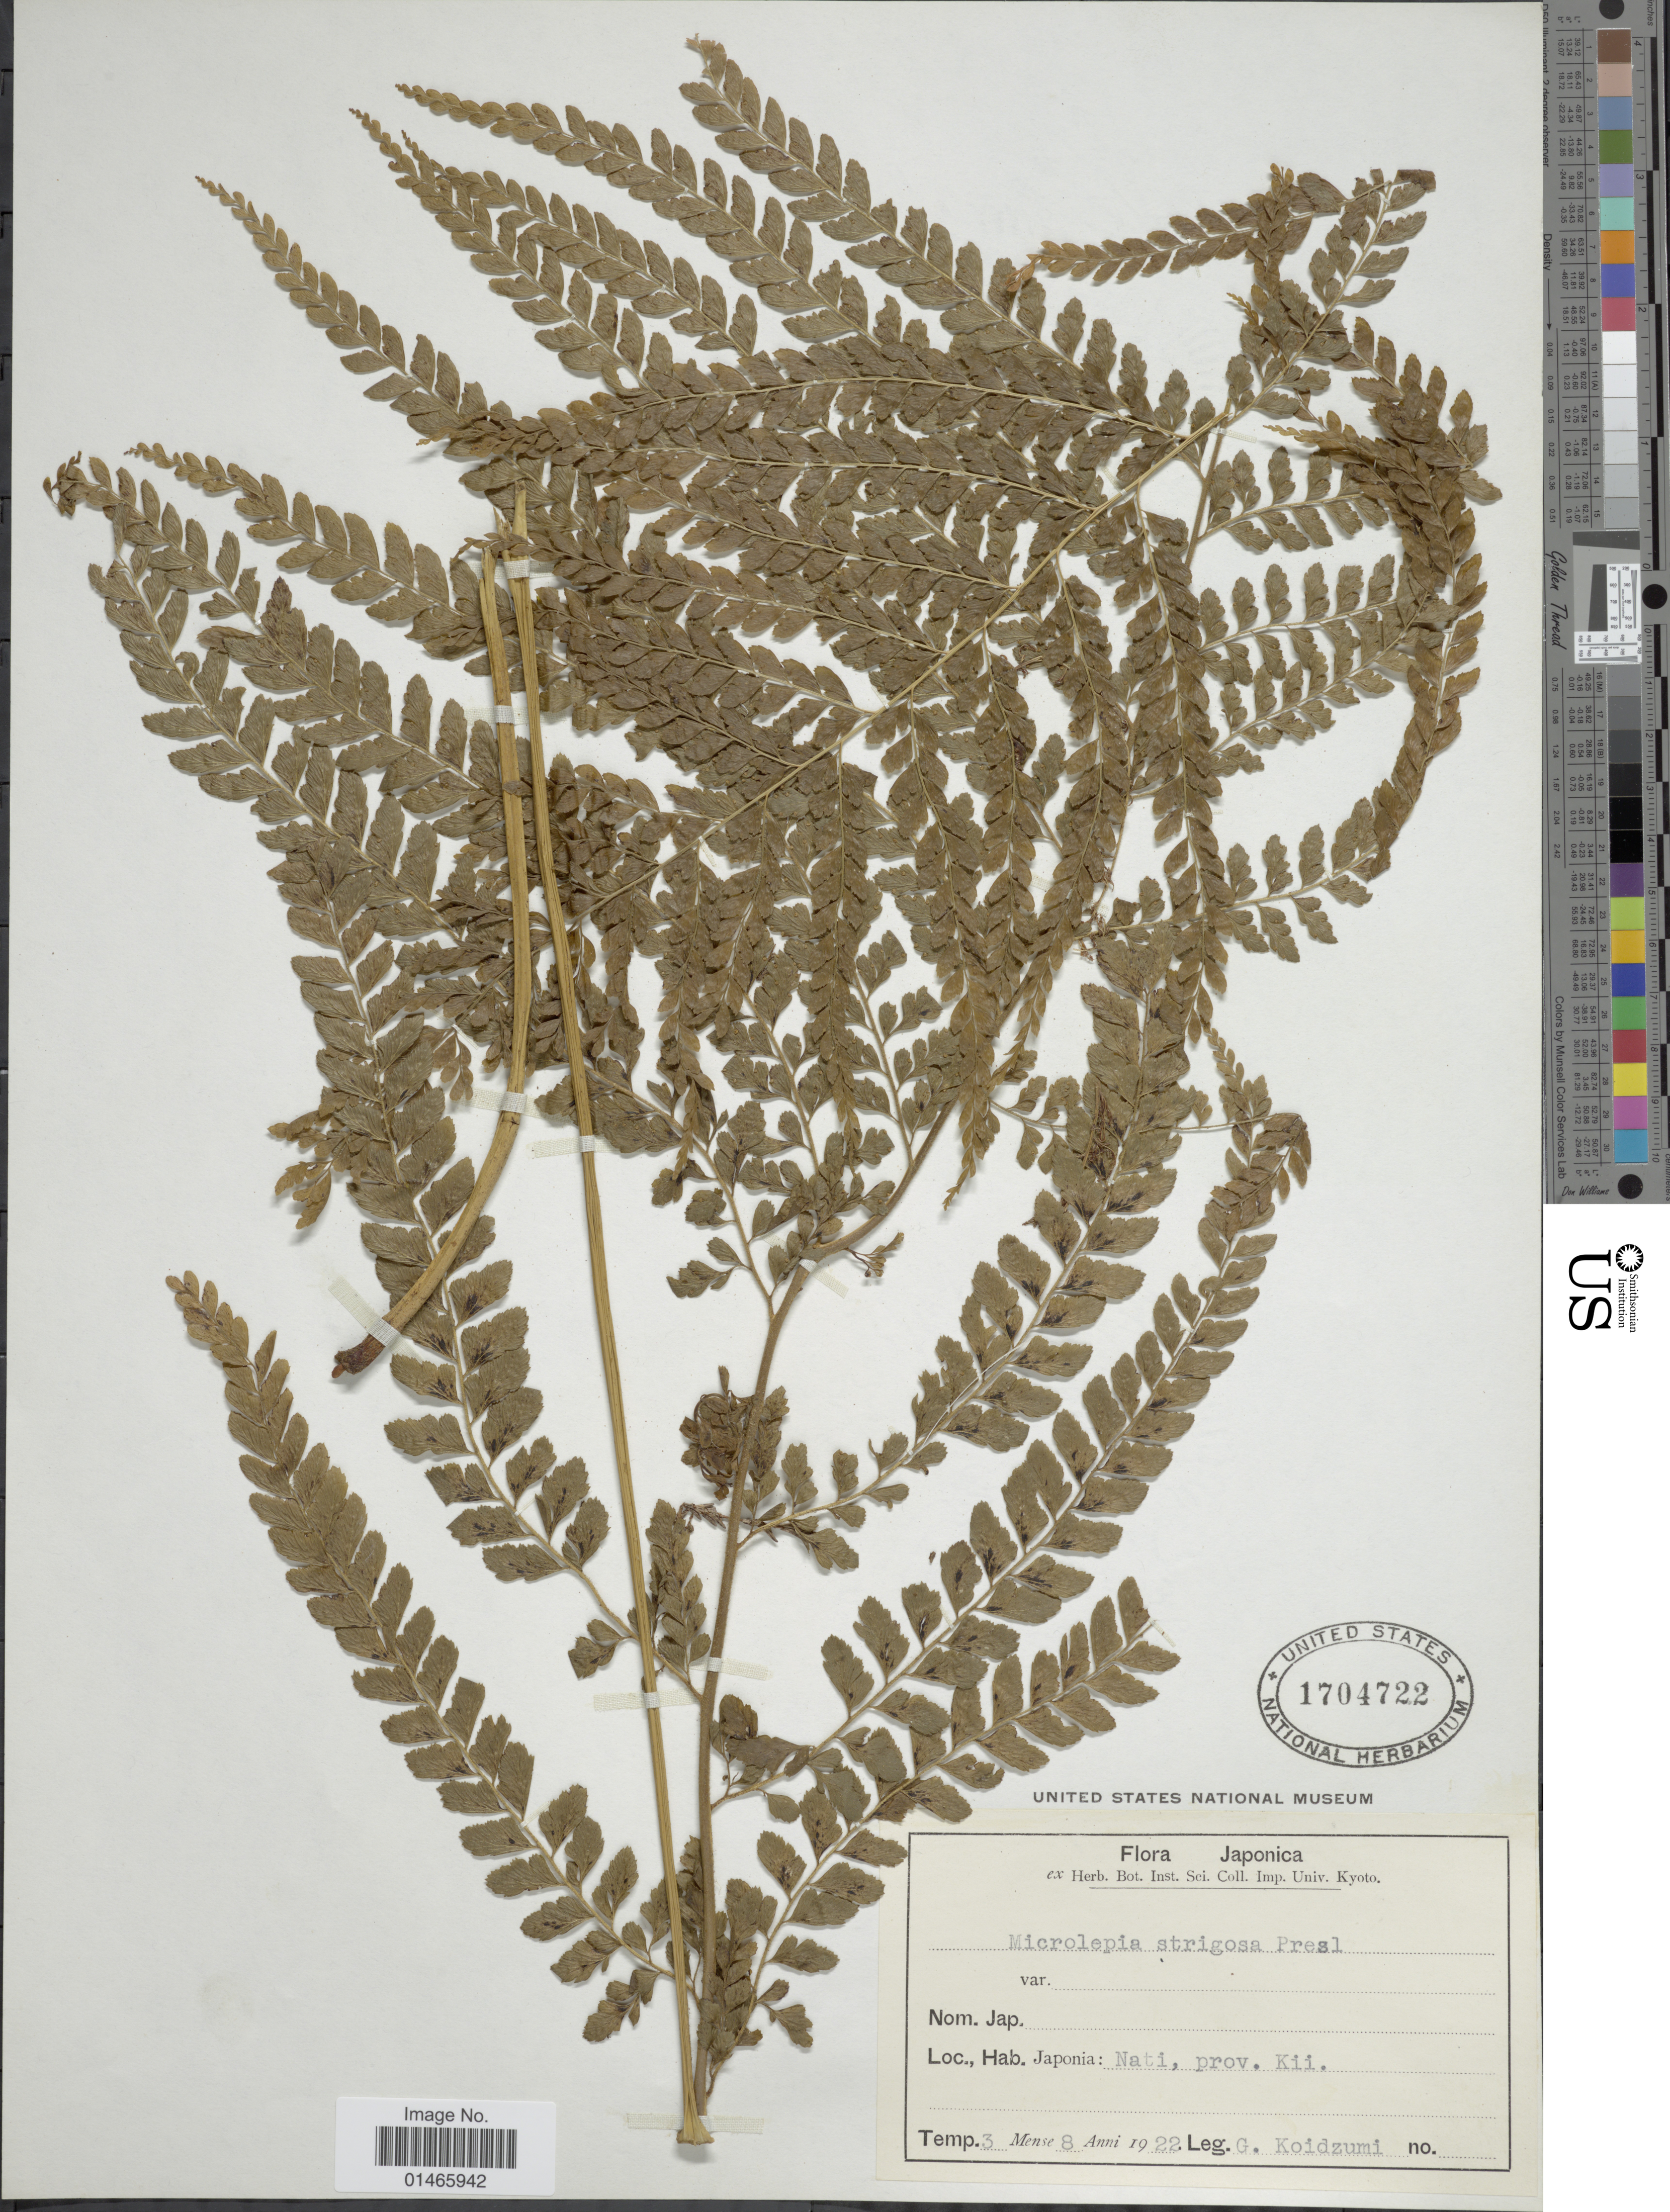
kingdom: Plantae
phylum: Tracheophyta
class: Polypodiopsida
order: Polypodiales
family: Dennstaedtiaceae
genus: Microlepia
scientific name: Microlepia strigosa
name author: (Thunb.) J. Presl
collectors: G. Koidzumi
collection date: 1922-08-03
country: Japan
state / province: Wakayama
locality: Nati, prov. Kii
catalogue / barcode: US 1704722